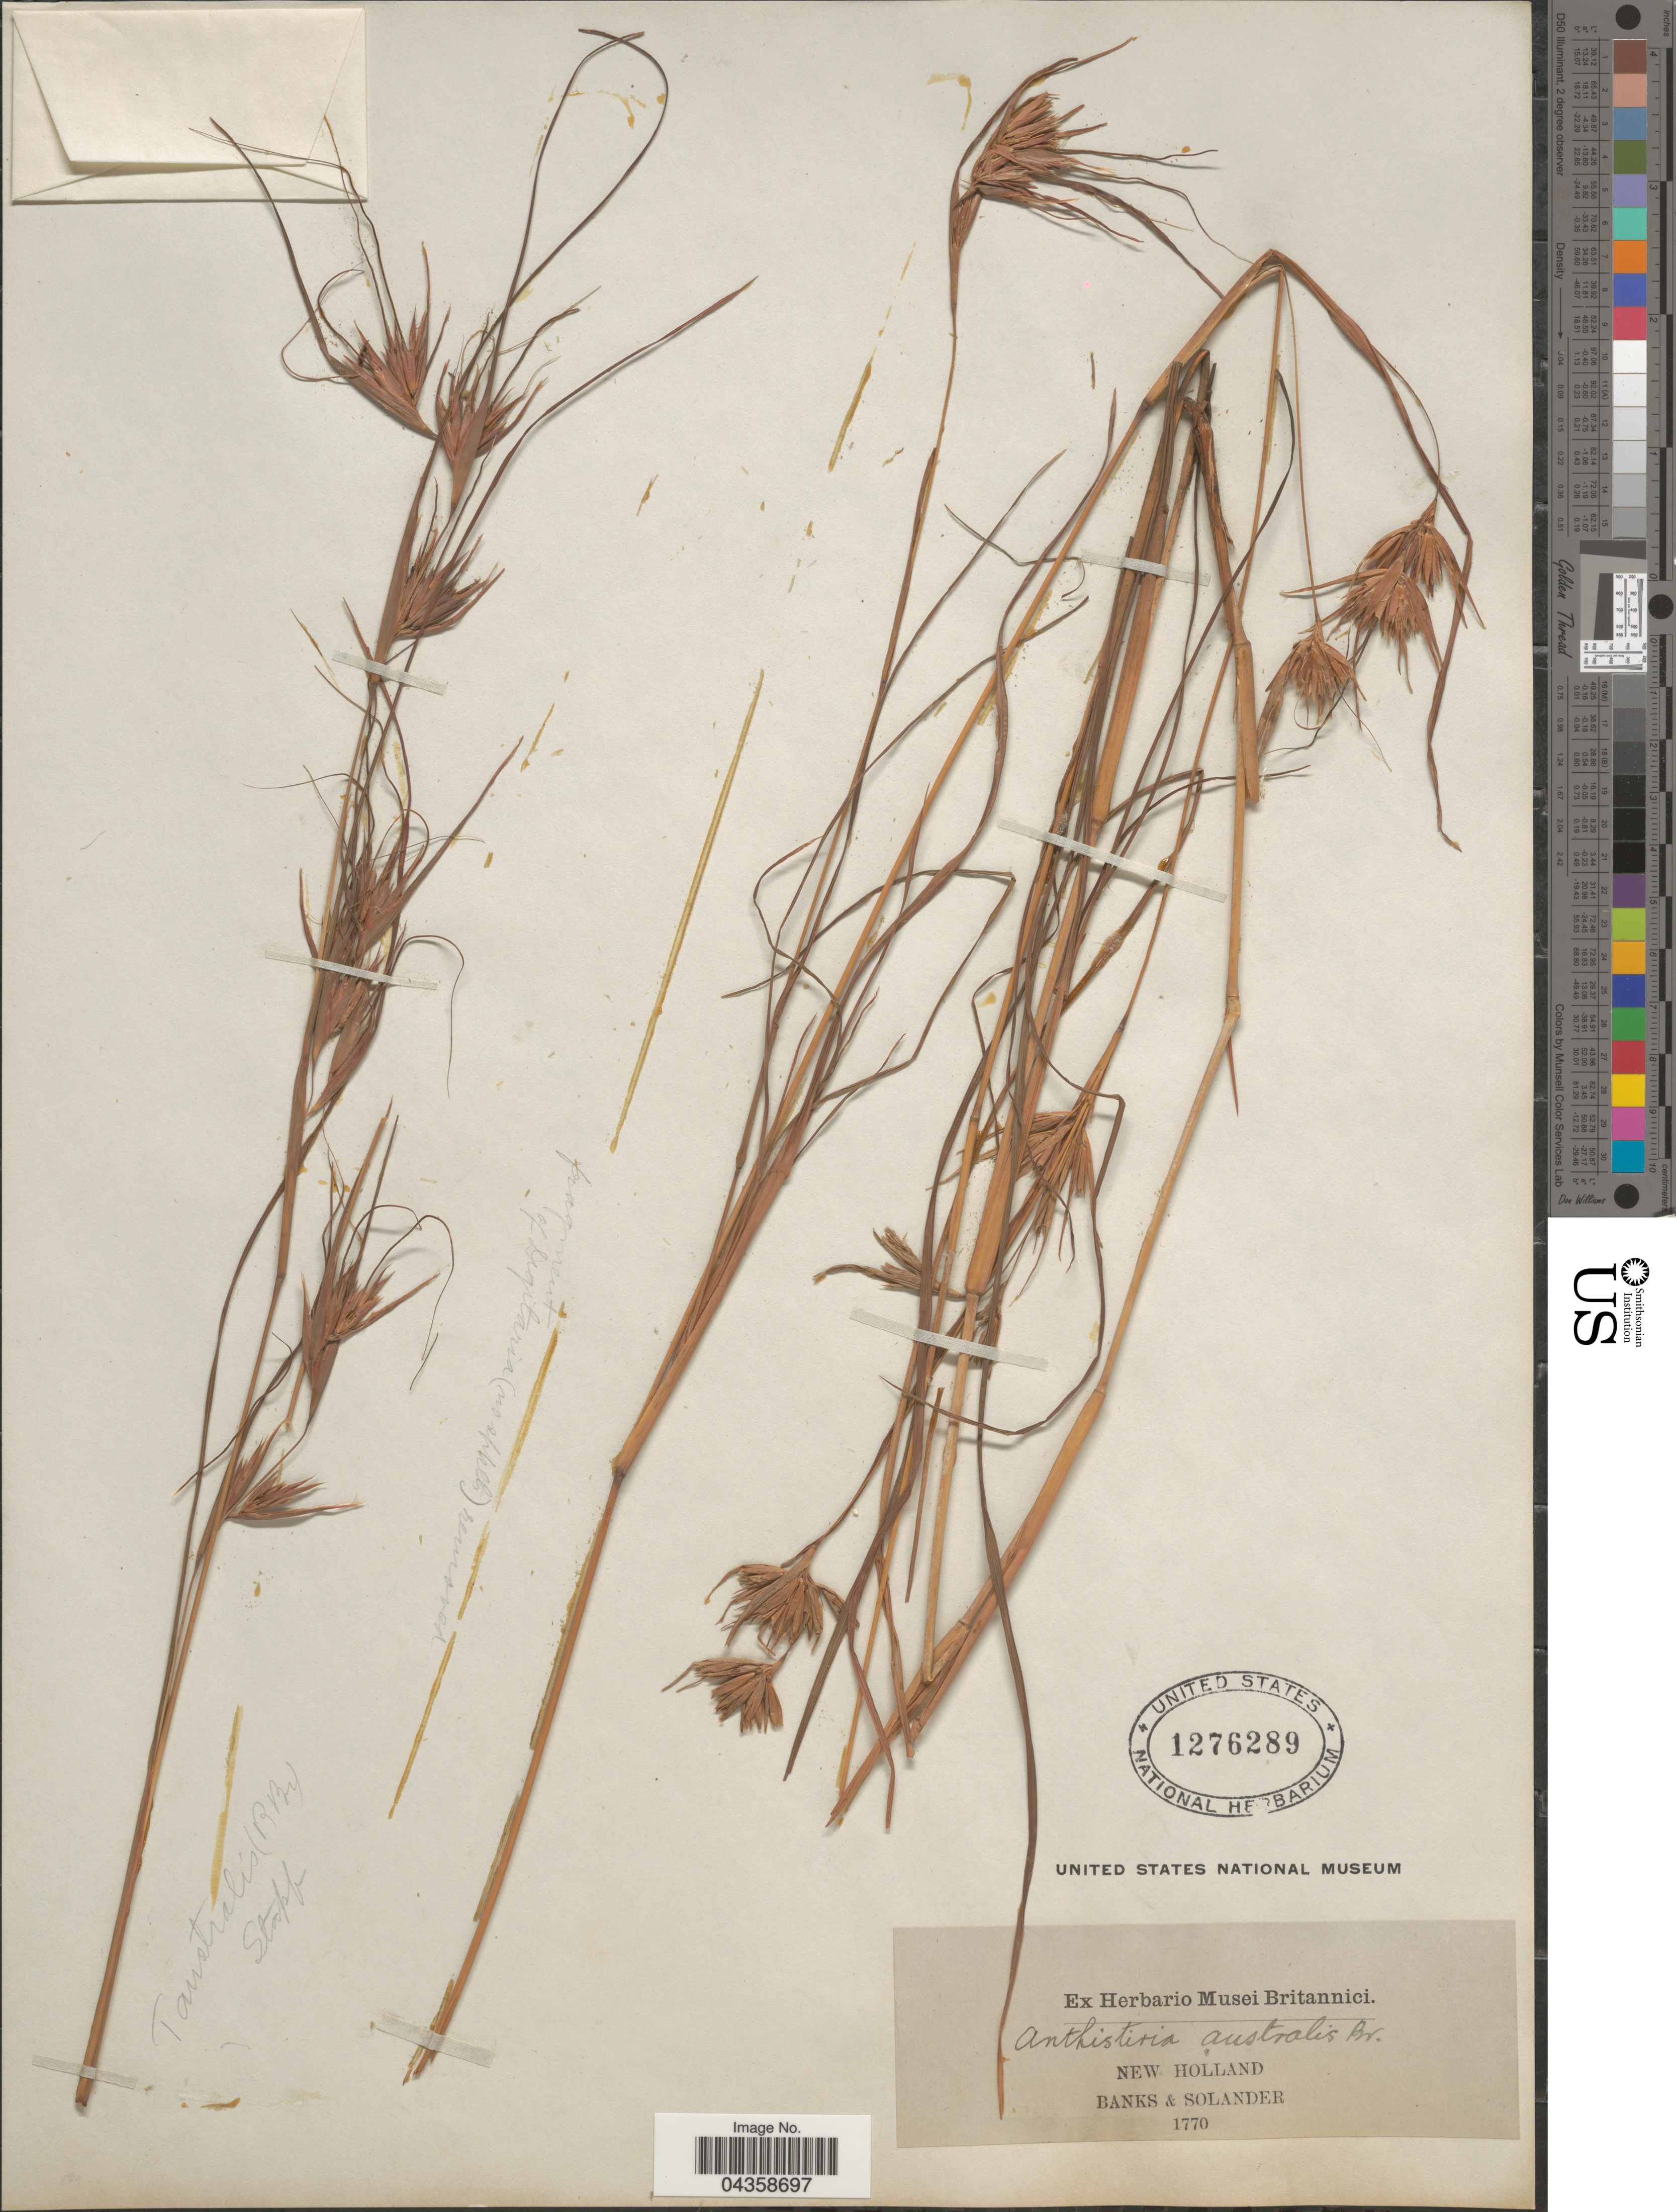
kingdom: Plantae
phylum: Tracheophyta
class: Liliopsida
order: Poales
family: Poaceae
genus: Themeda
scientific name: Themeda triandra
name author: Forssk.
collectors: -- Banks & -- Solander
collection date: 1770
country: Australia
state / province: South Australia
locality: New Holland.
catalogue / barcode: US 1276289